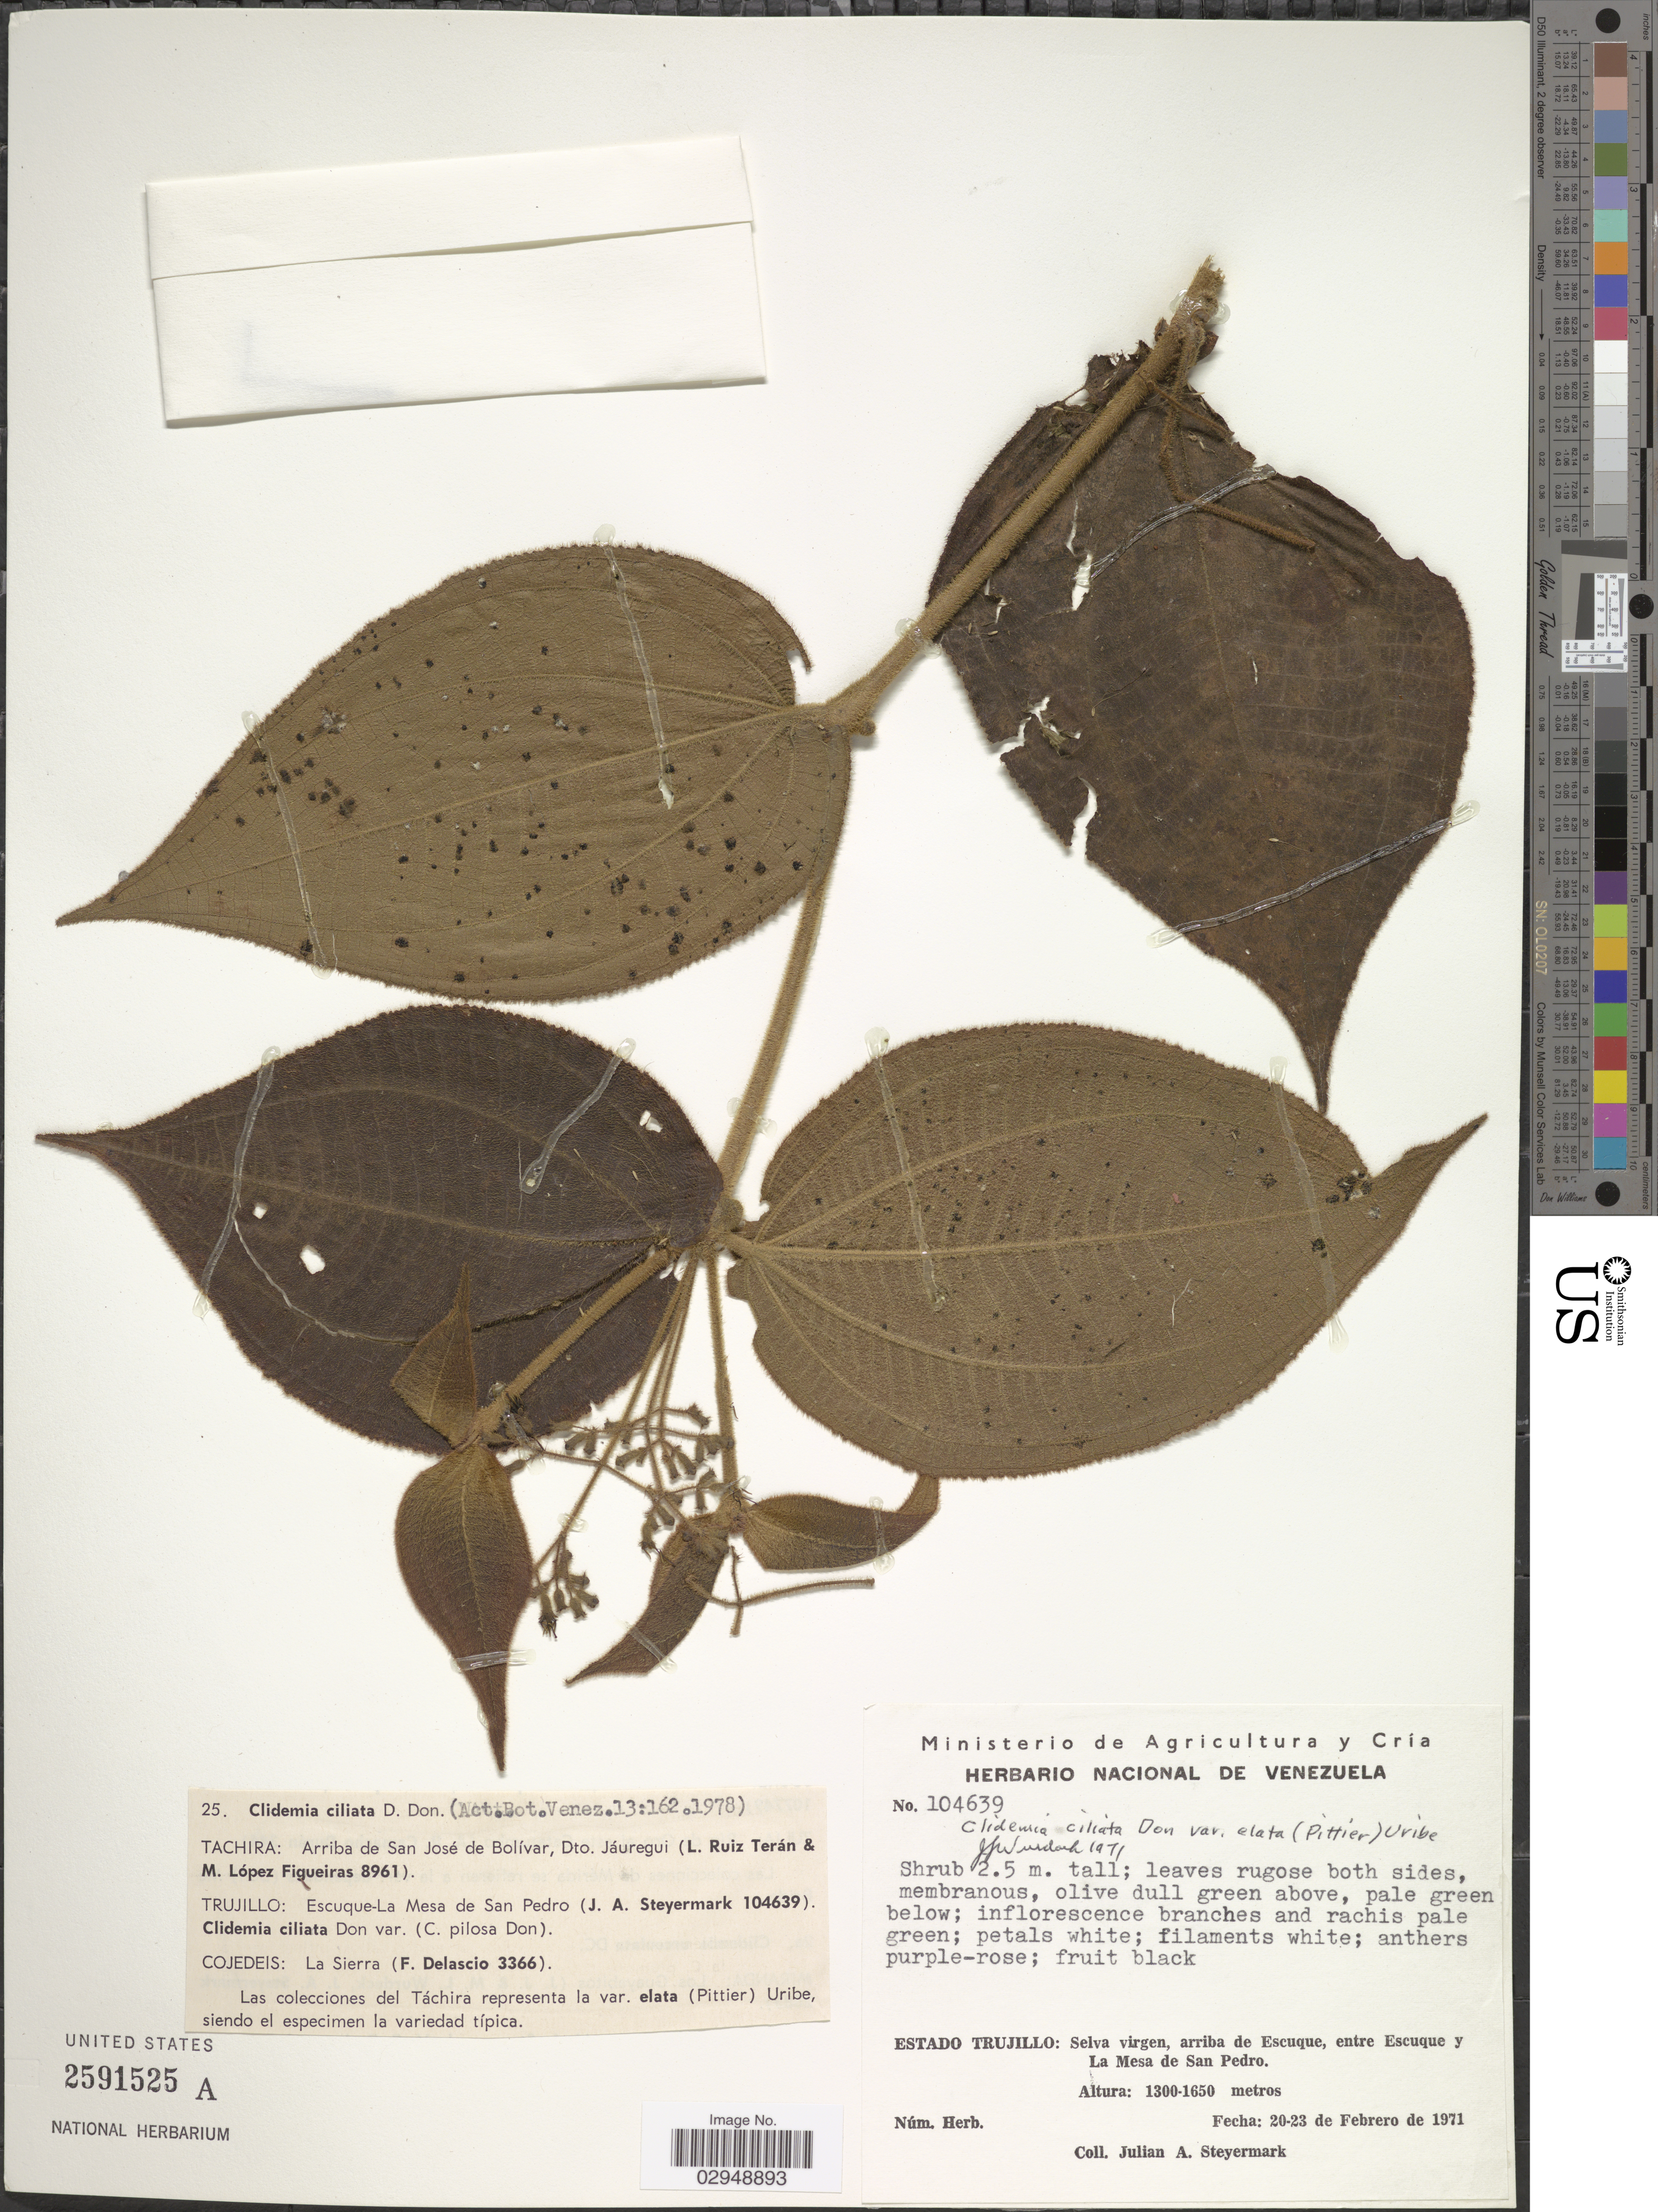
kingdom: Plantae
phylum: Tracheophyta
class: Magnoliopsida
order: Myrtales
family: Melastomataceae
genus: Clidemia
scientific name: Clidemia ciliata var. elata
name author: D. Don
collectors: J. Steyermark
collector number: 104639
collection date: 1971-02-20/1971-02-23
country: Venezuela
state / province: Trujillo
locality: Selva virgen, arriba de Escuque, entre Escuque y La Mesa de San Pedro.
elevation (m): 1300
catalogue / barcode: US 2591525A